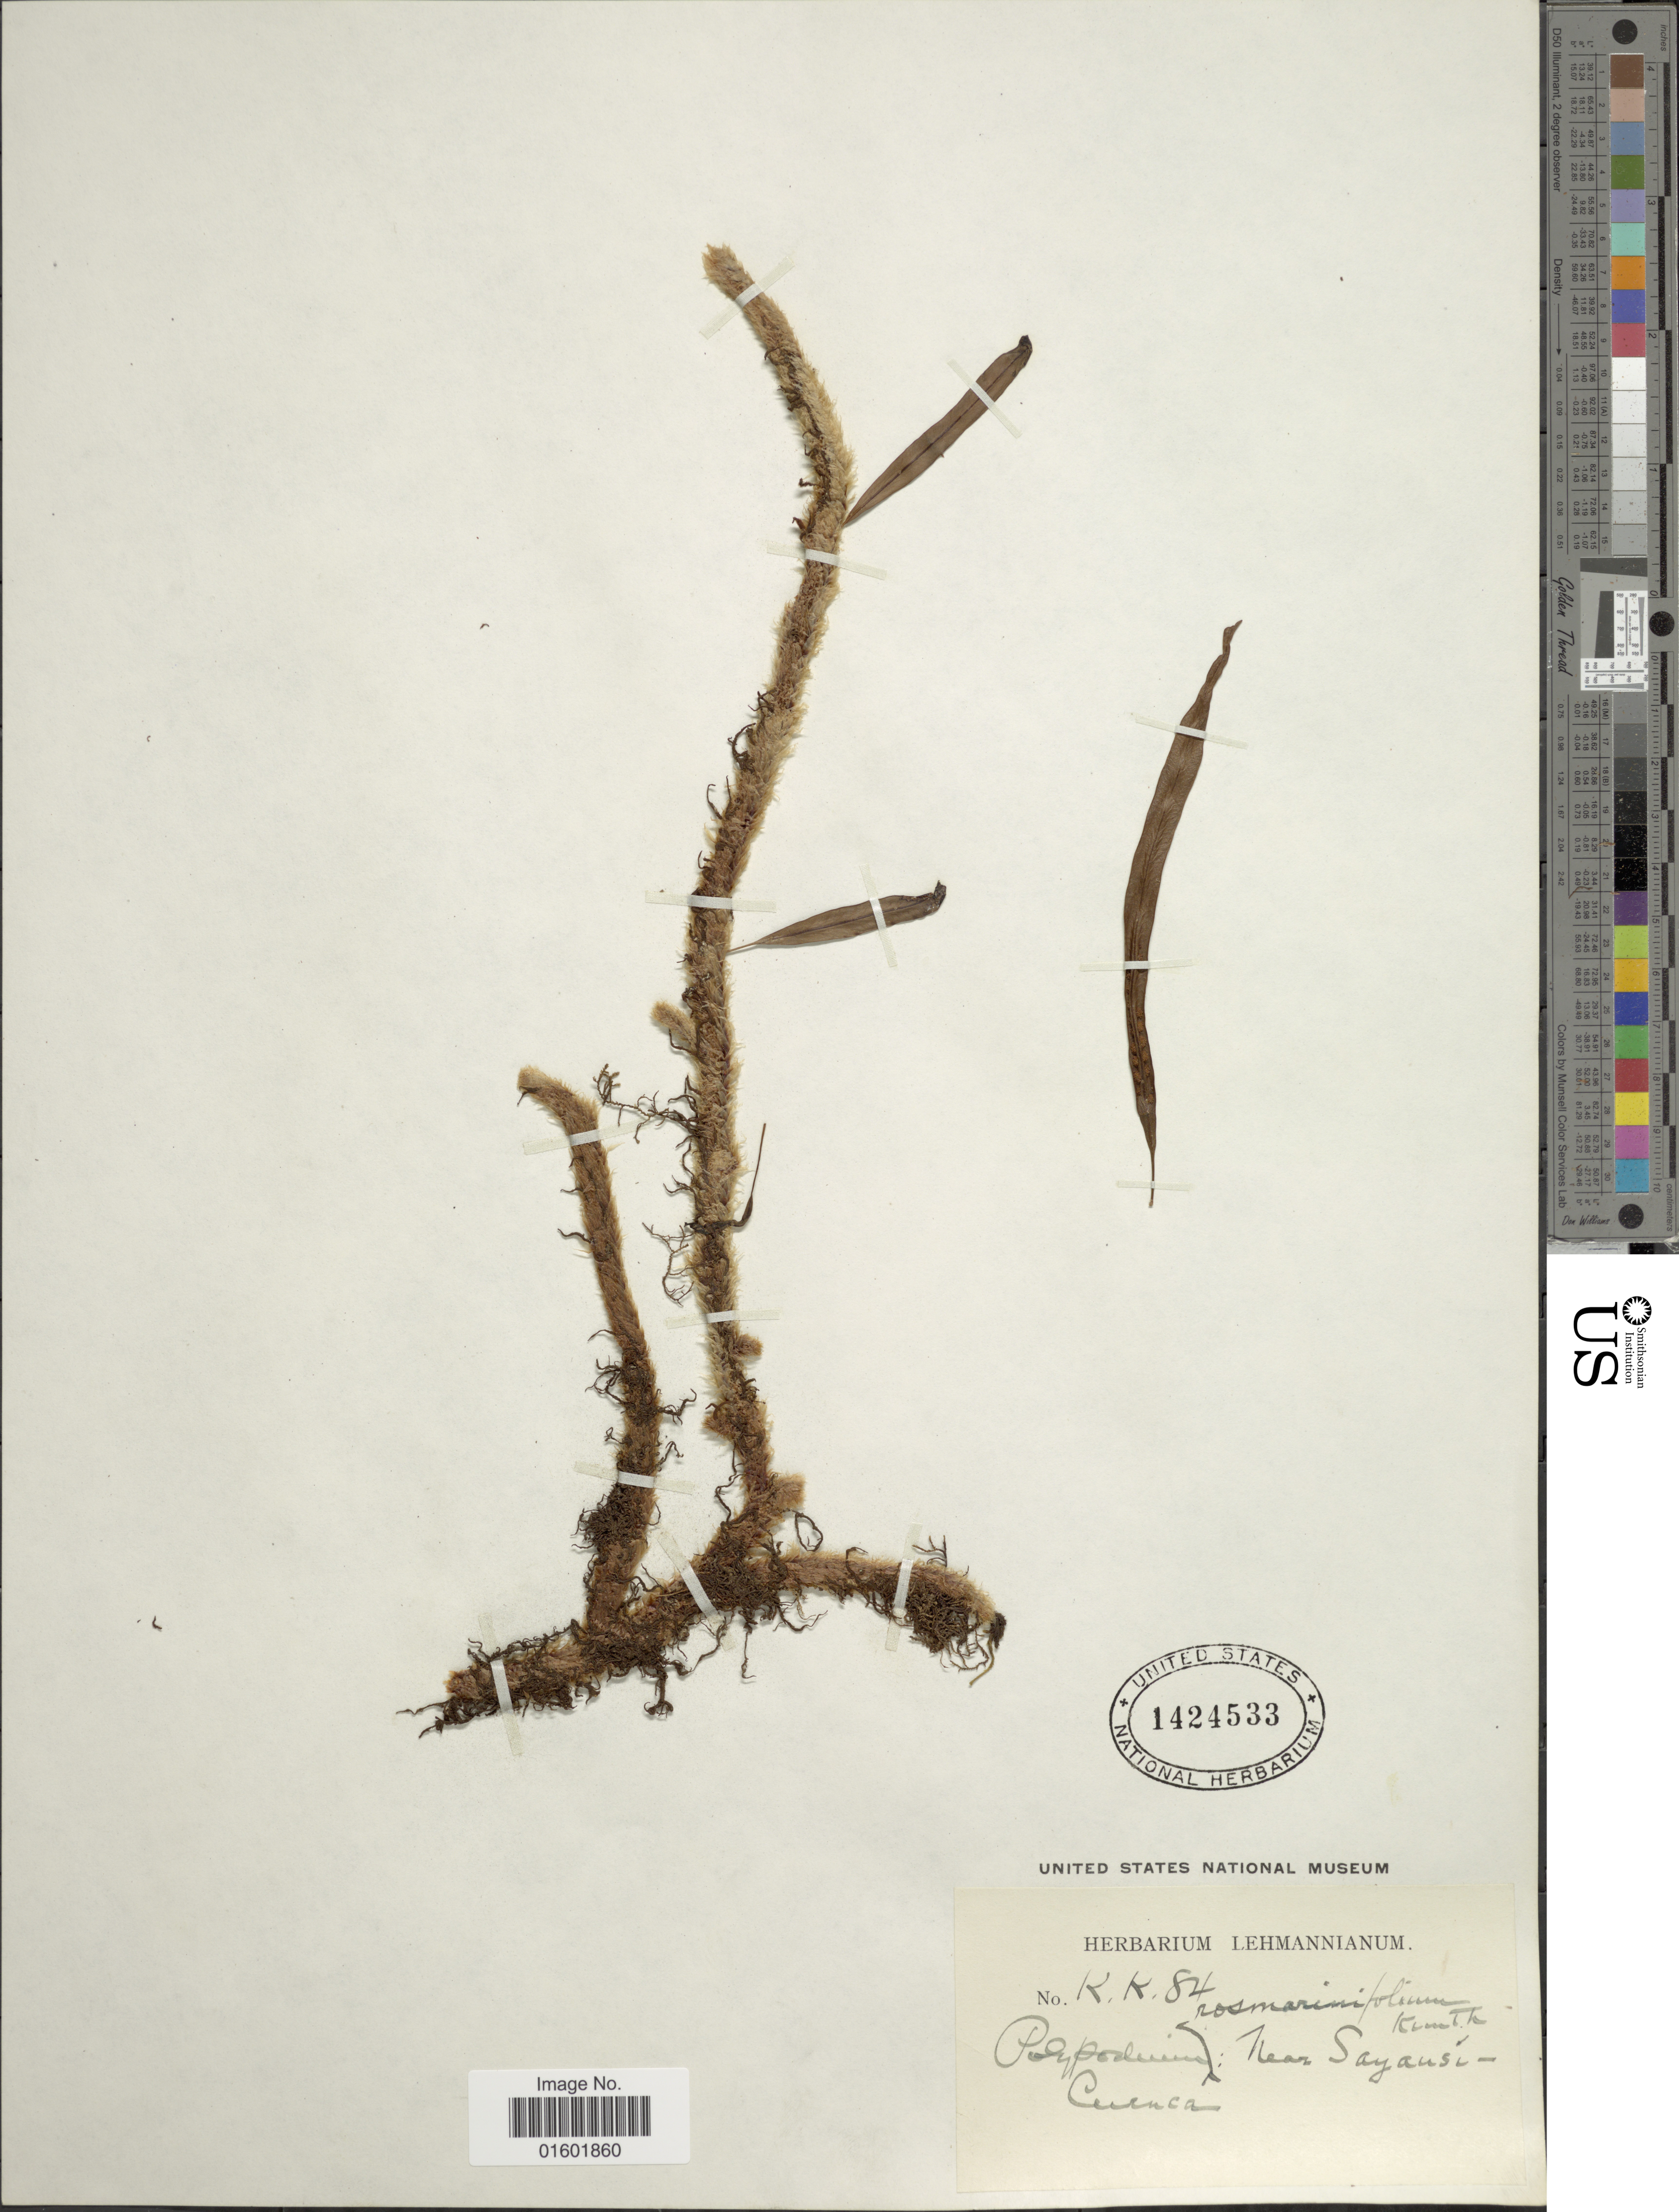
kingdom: Plantae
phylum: Tracheophyta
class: Polypodiopsida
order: Polypodiales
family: Polypodiaceae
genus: Microgramma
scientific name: Microgramma rosmarinifolia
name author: (Kunth) R.M. Tryon & A.F. Tryon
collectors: ex herb. Lehmannianum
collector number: KK84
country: Ecuador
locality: Near Sayausi- Cuenca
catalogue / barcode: US 1424533